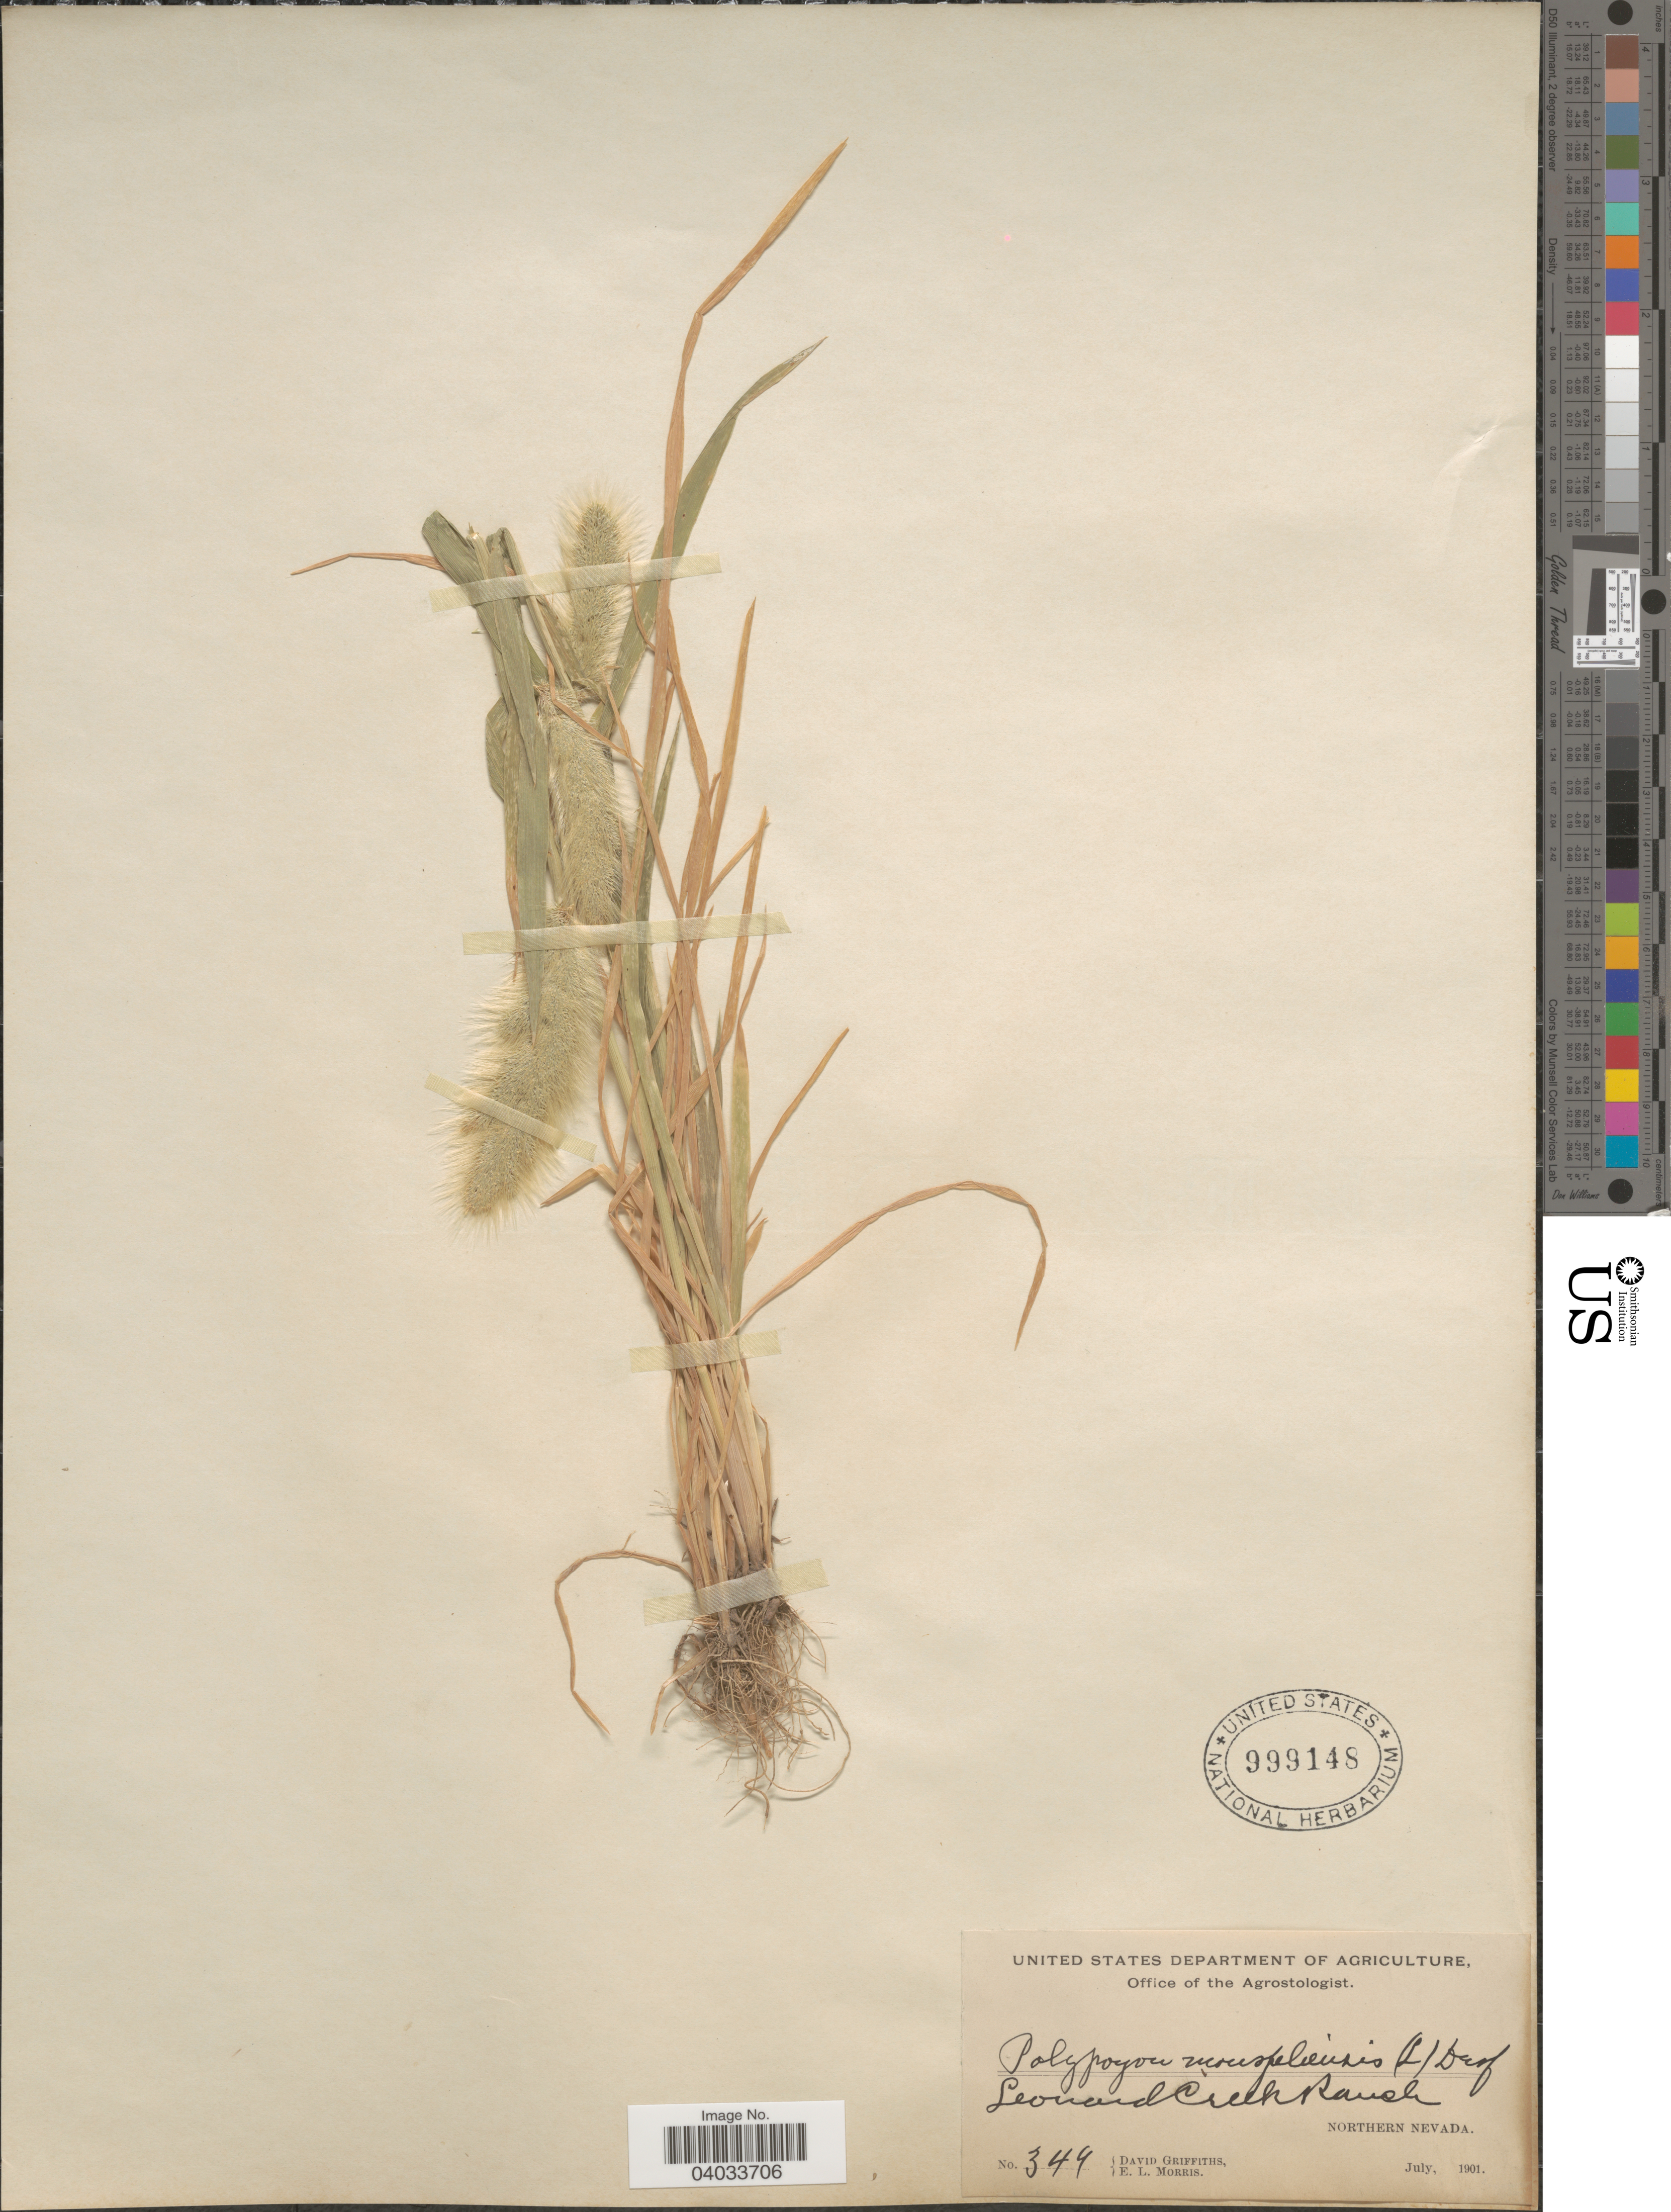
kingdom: Plantae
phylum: Tracheophyta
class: Liliopsida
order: Poales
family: Poaceae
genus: Polypogon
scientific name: Polypogon monspeliensis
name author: (L.) Desf.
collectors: D. Griffiths & E. Morris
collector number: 349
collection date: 1901-07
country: United States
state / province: Nevada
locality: Leonard Creek Ranch. Northern Nevada.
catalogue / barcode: US 999148